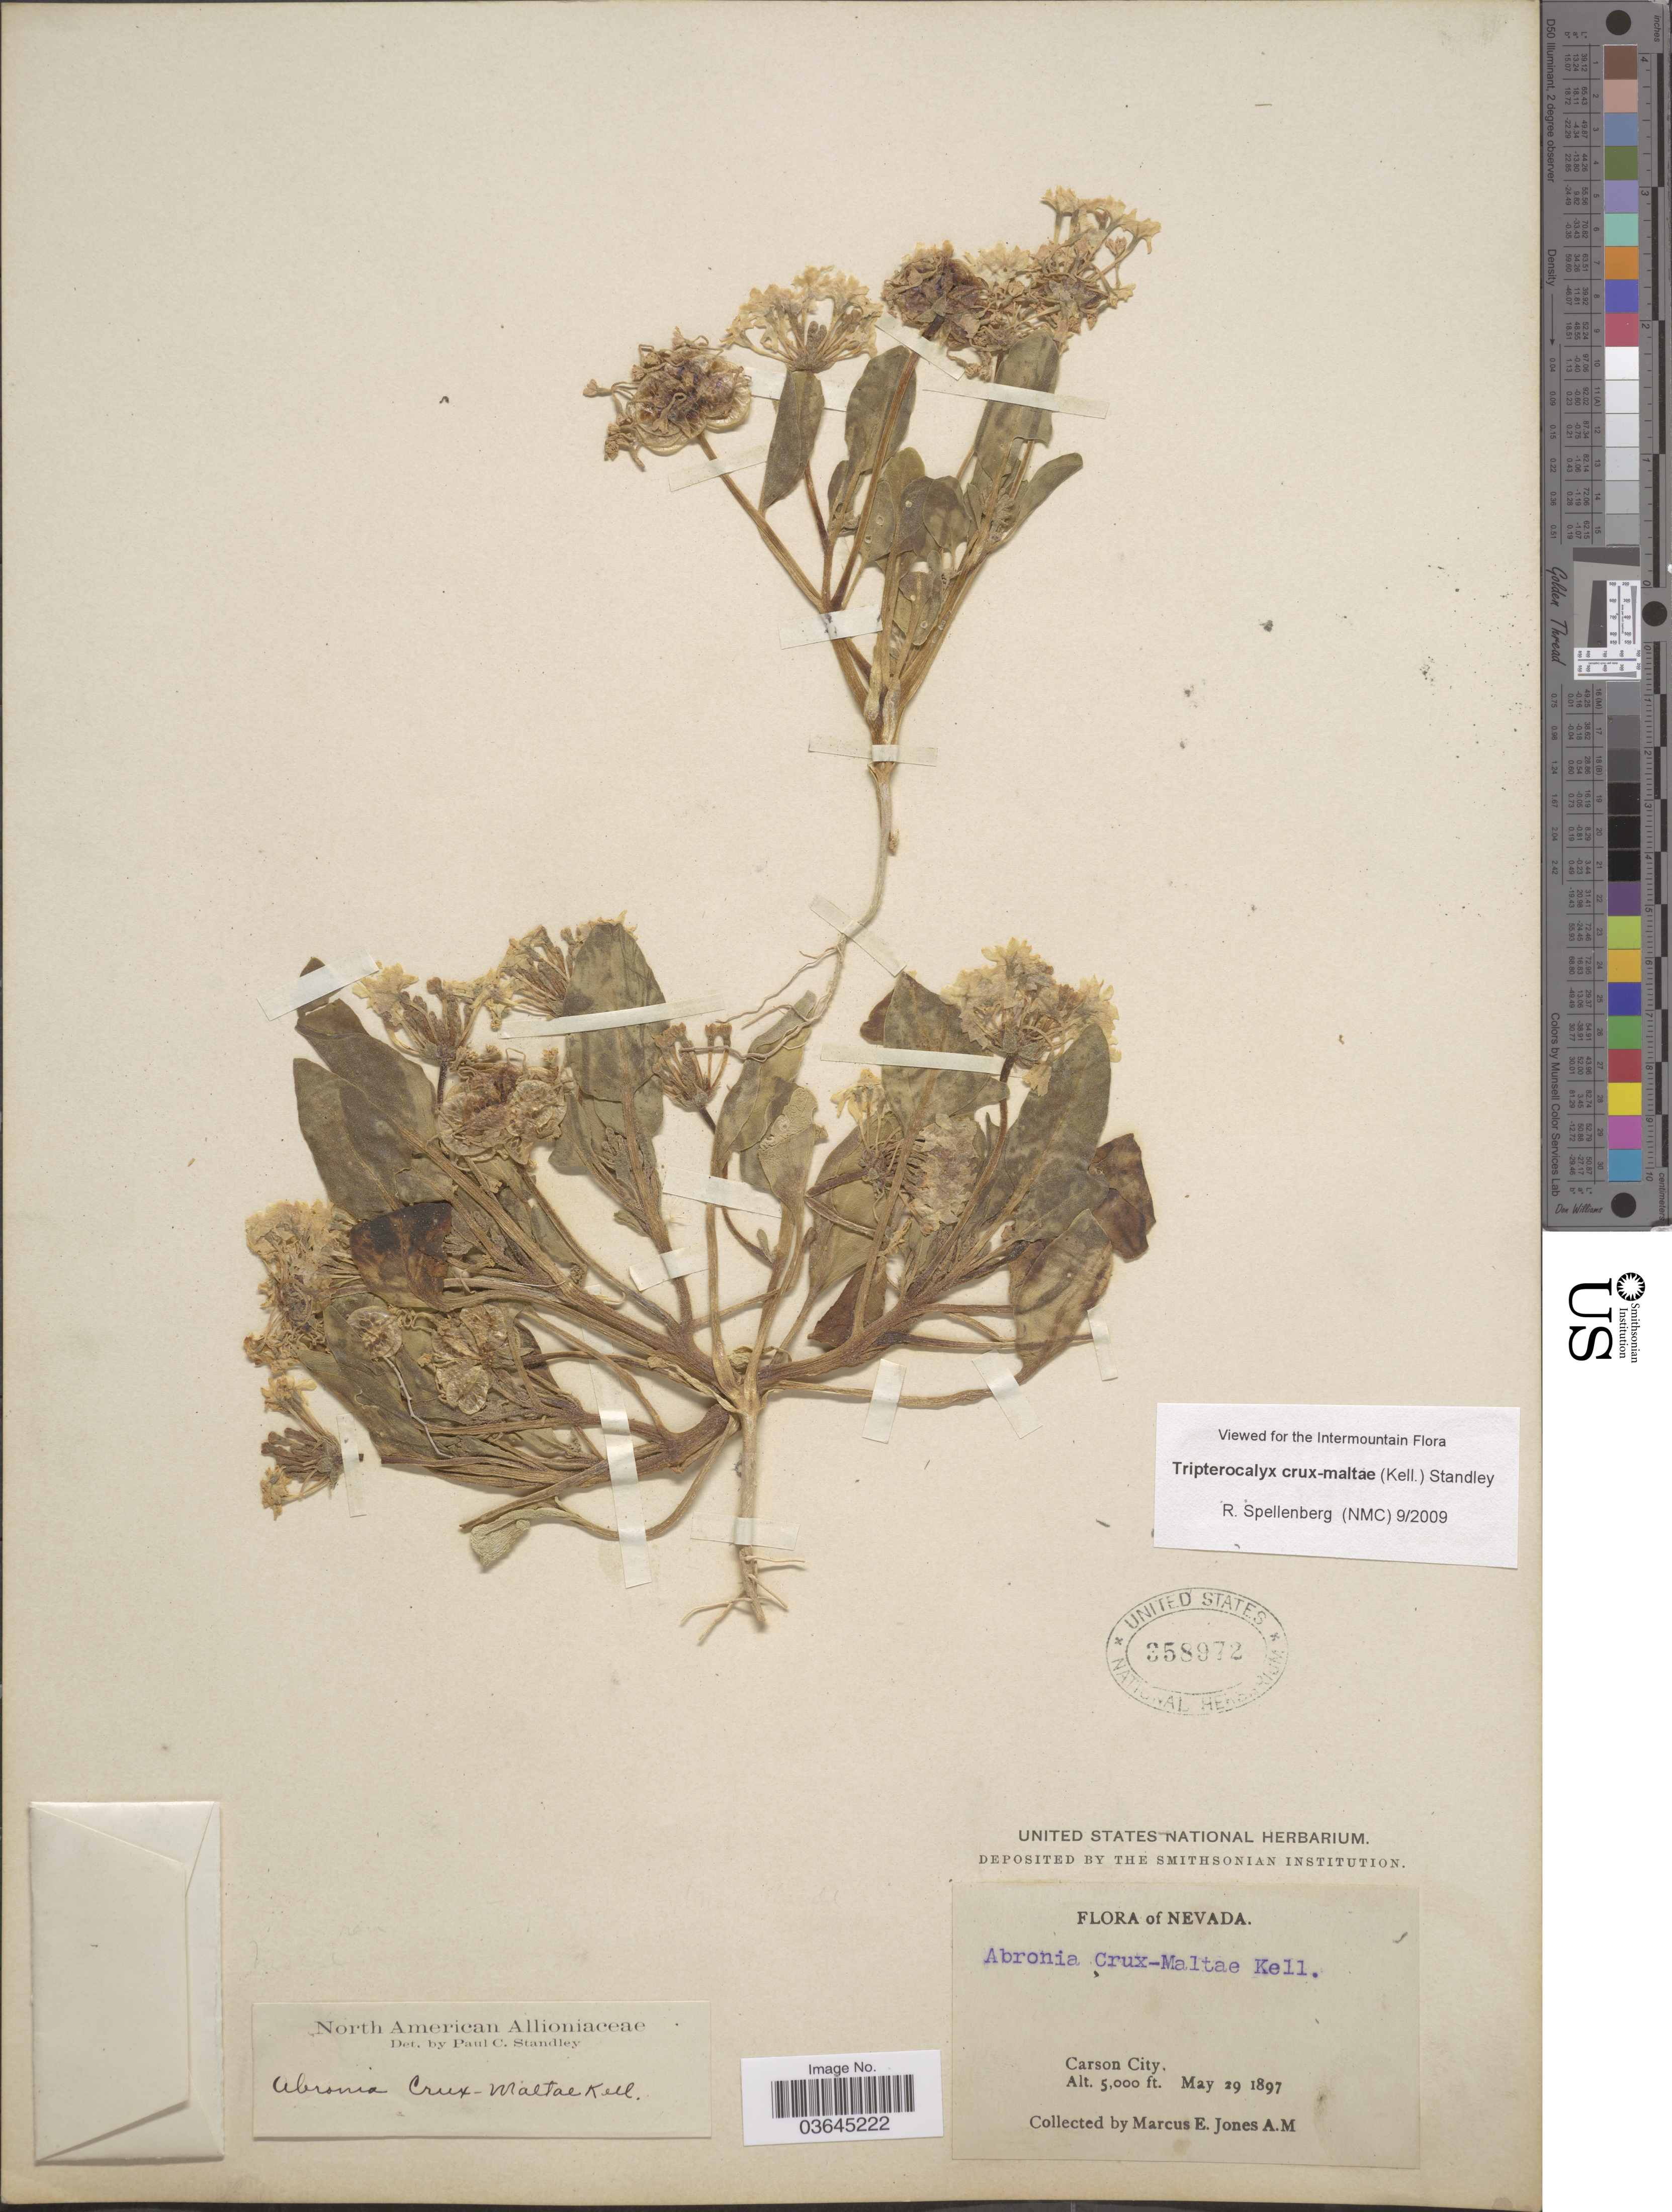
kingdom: Plantae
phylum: Tracheophyta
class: Magnoliopsida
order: Caryophyllales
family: Nyctaginaceae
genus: Tripterocalyx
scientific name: Tripterocalyx crux-maltae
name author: Standl.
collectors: M. E. Jones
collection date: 1897-05-29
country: United States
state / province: Nevada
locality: Carson City.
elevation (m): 1524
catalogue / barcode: US 358972